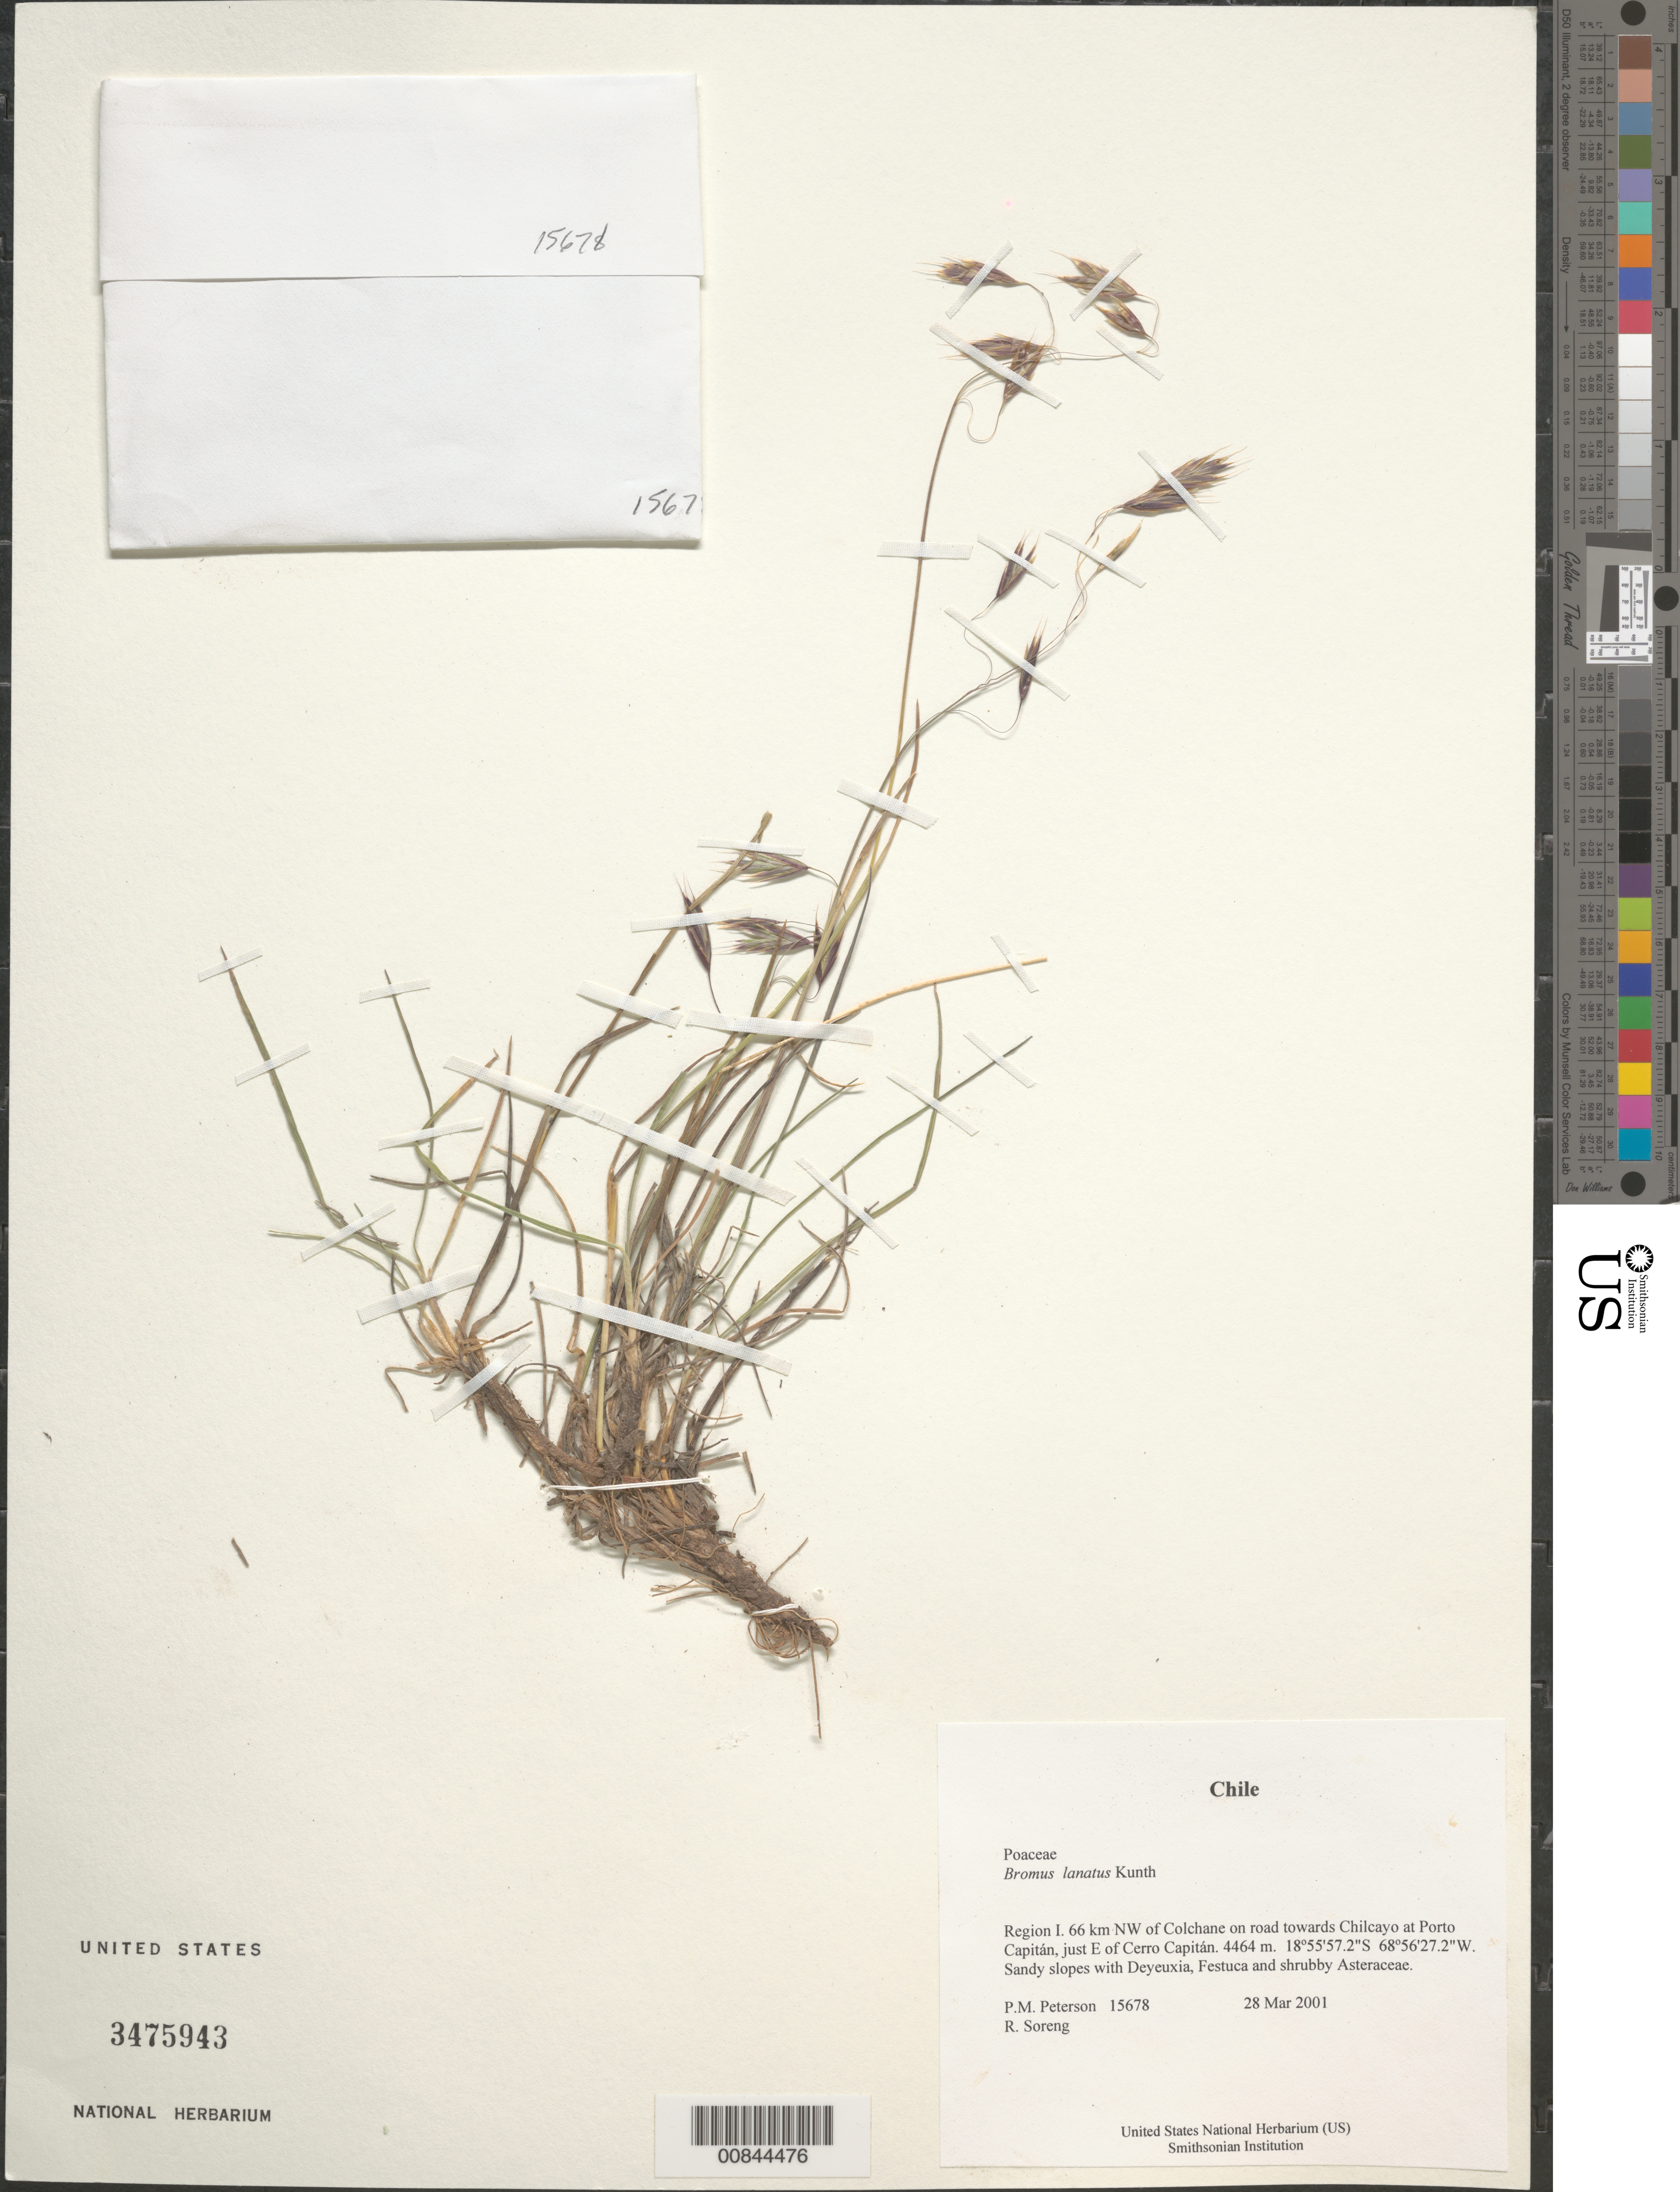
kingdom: Plantae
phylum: Tracheophyta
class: Liliopsida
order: Poales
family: Poaceae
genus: Bromus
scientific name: Bromus lanatus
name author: Kunth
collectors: P. M. Peterson & R. J. Soreng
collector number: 15678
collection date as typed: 28 Mar 2001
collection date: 2001-03-28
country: Chile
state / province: Tarapacá (I)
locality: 66 km NW of Colchane on road towards Chilcayo at Porto Capitán, just E of Cerro Capitán.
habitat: Sandy slopes with Deyeuxia, Festuca and shruby Asteraceae.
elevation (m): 4464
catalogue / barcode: US 3475943